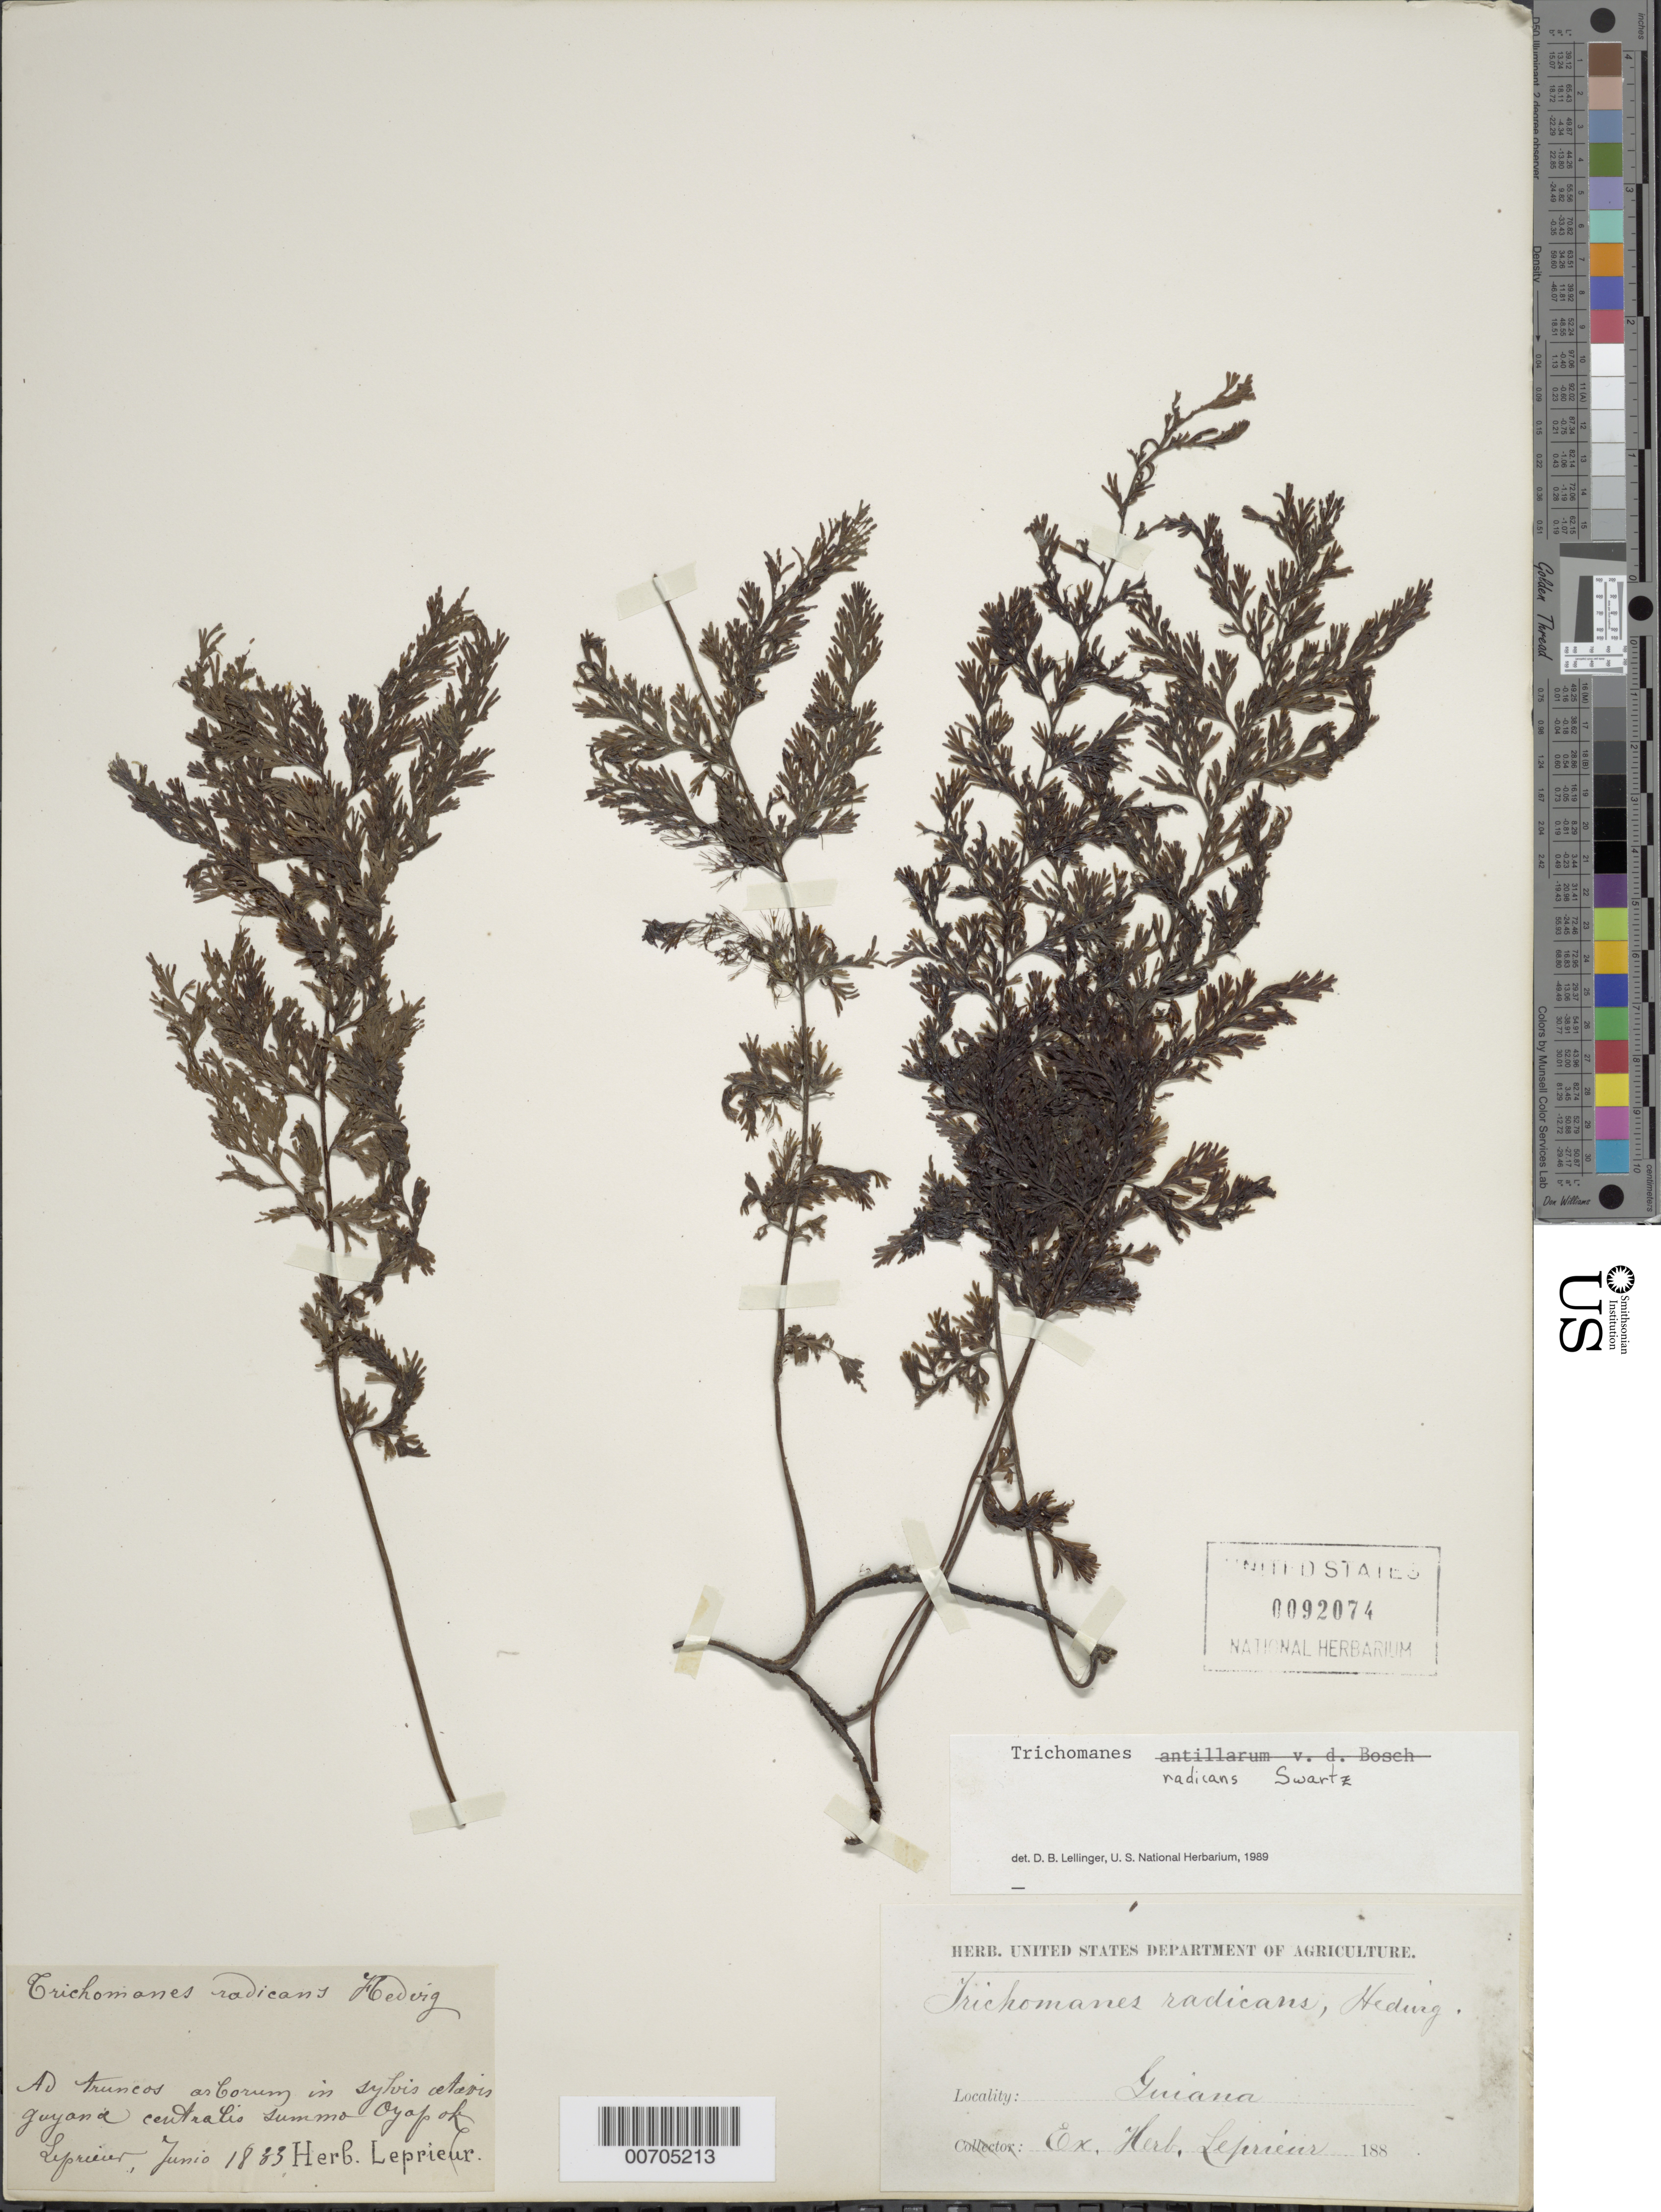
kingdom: Plantae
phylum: Tracheophyta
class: Polypodiopsida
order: Hymenophyllales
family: Hymenophyllaceae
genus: Vandenboschia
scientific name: Vandenboschia radicans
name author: (Sw.) Copel.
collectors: F. M. R. Leprieur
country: French Guiana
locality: Oyapok, centralis summo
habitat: Sylvis etaris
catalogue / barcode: US 92074